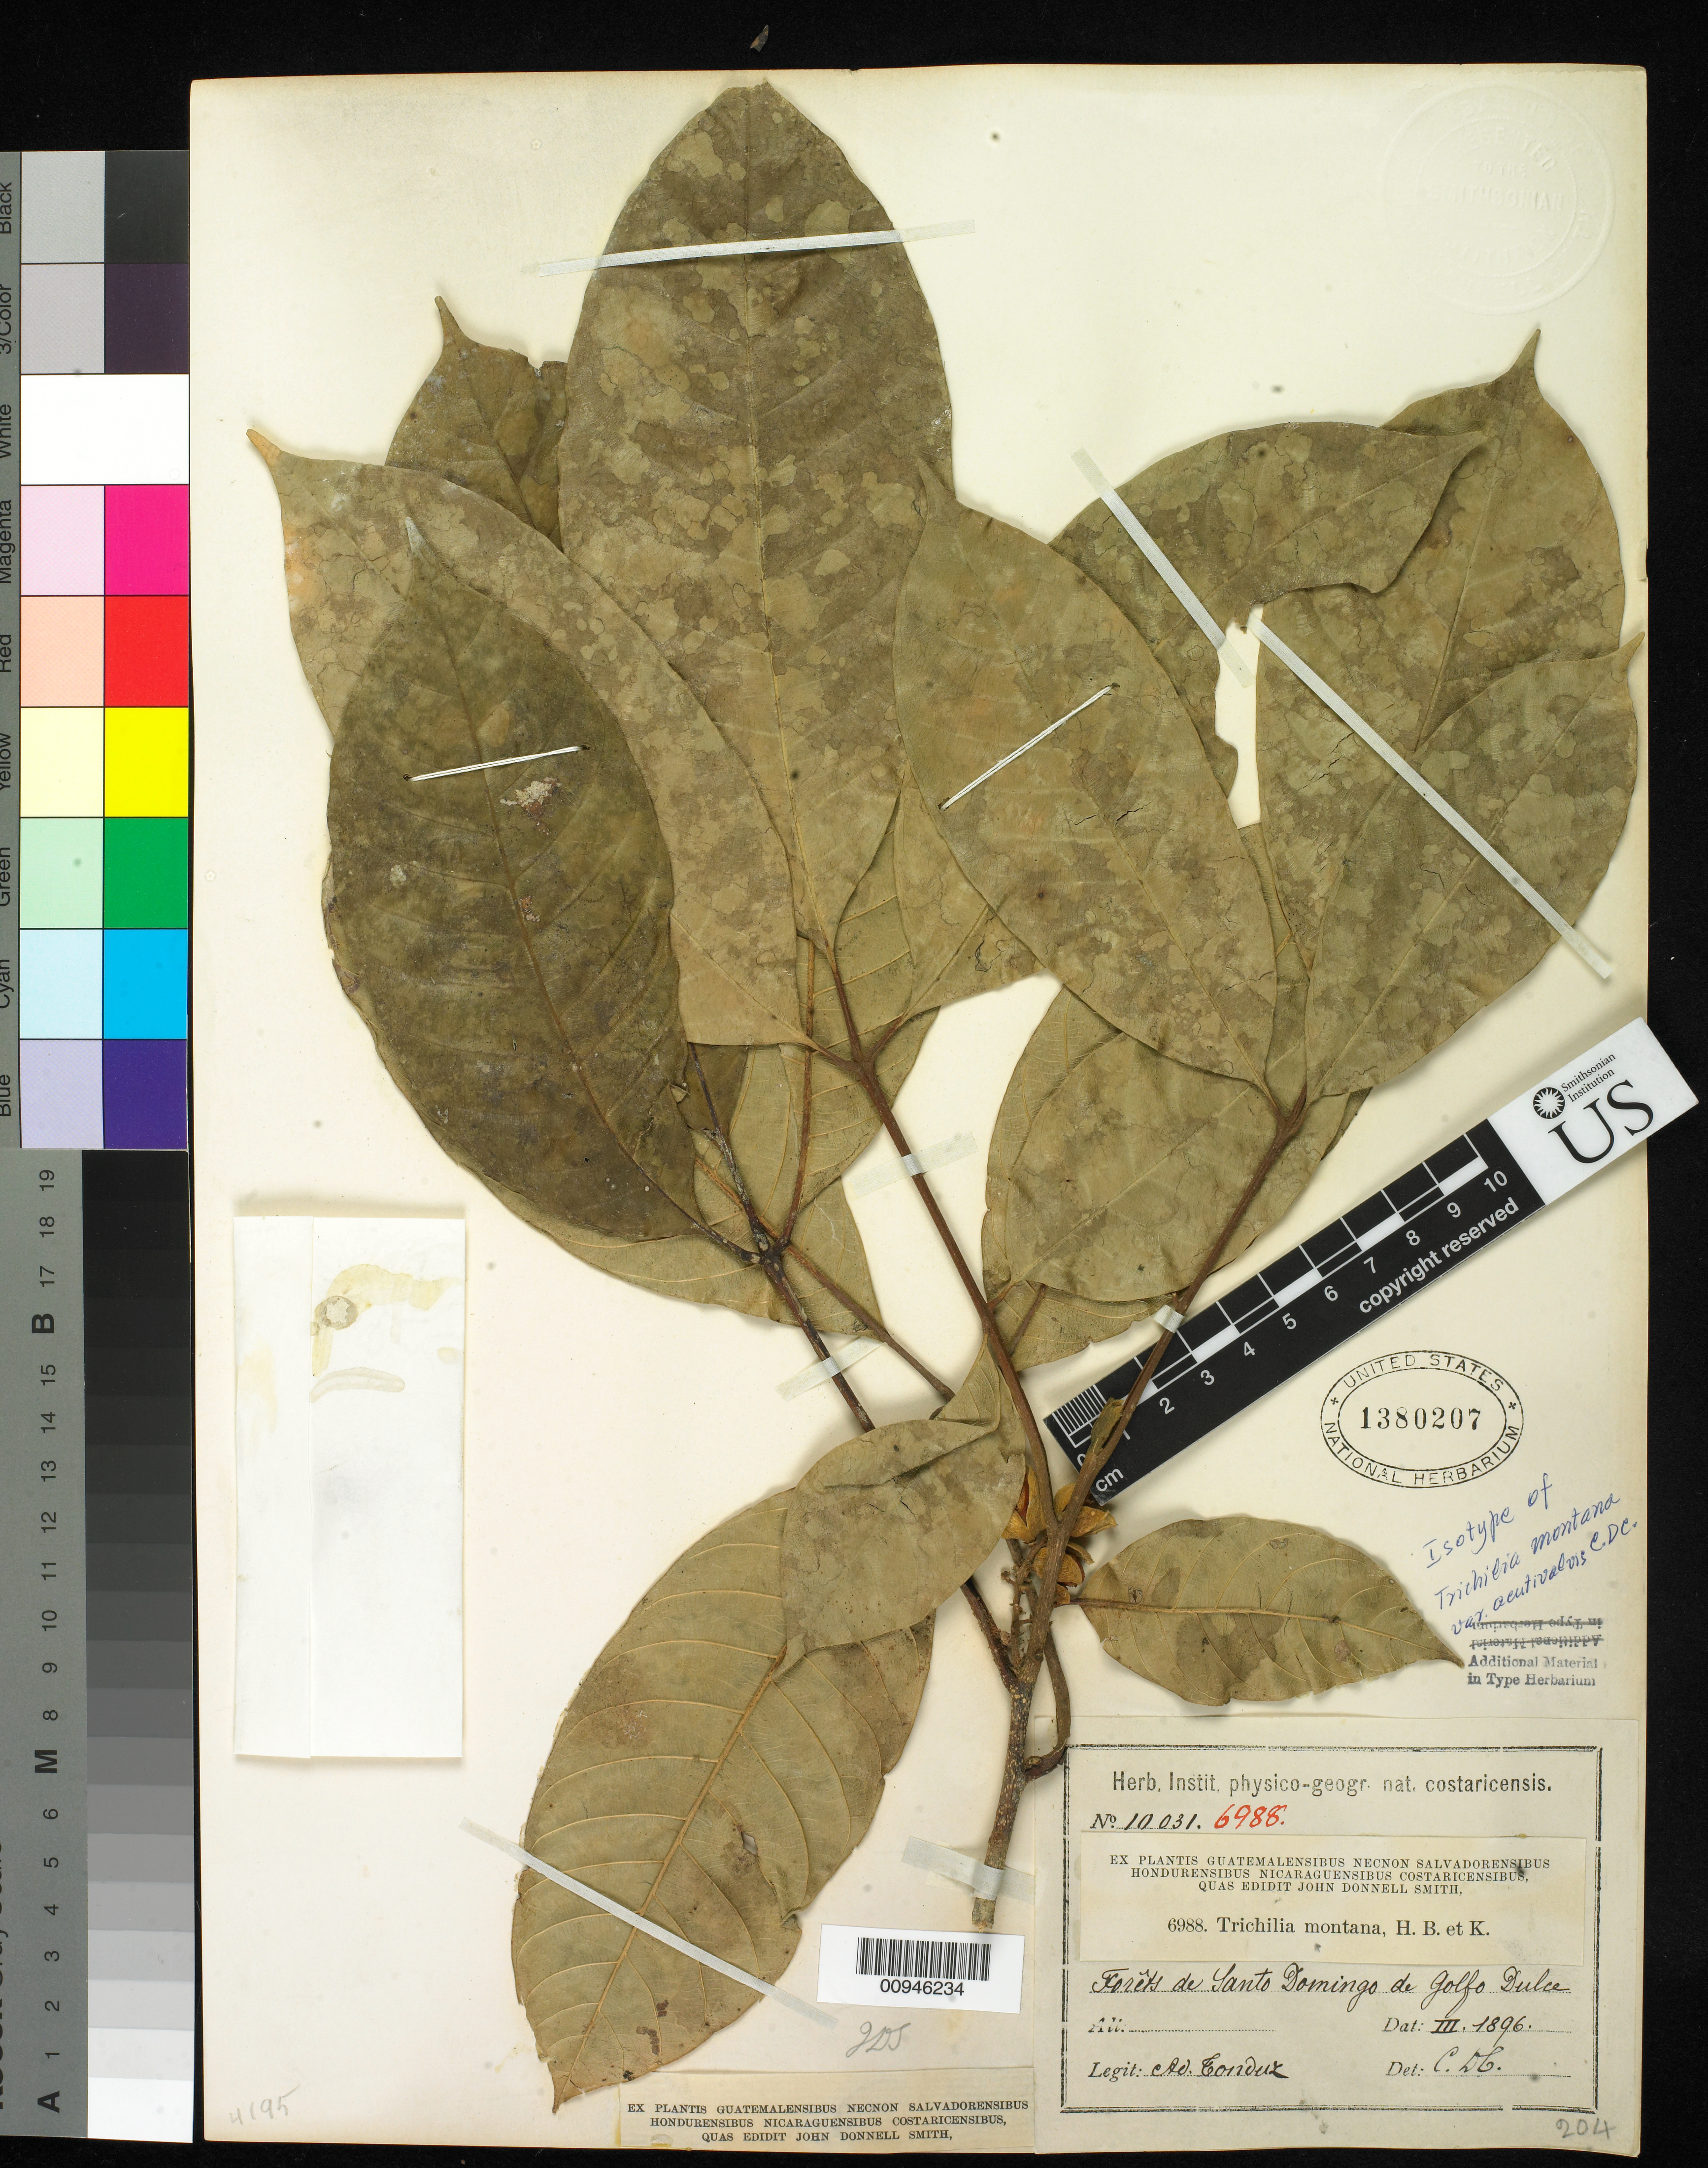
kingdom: Plantae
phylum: Tracheophyta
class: Magnoliopsida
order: Sapindales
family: Meliaceae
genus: Trichilia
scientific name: Trichilia montana var. acutivalvis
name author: C. DC.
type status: Isotype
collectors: A. Tonduz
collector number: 10031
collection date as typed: Mar 1896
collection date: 1896-03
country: Costa Rica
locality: Forêts de Santo Domingo de Golfo Dulce.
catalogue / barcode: US 1380207